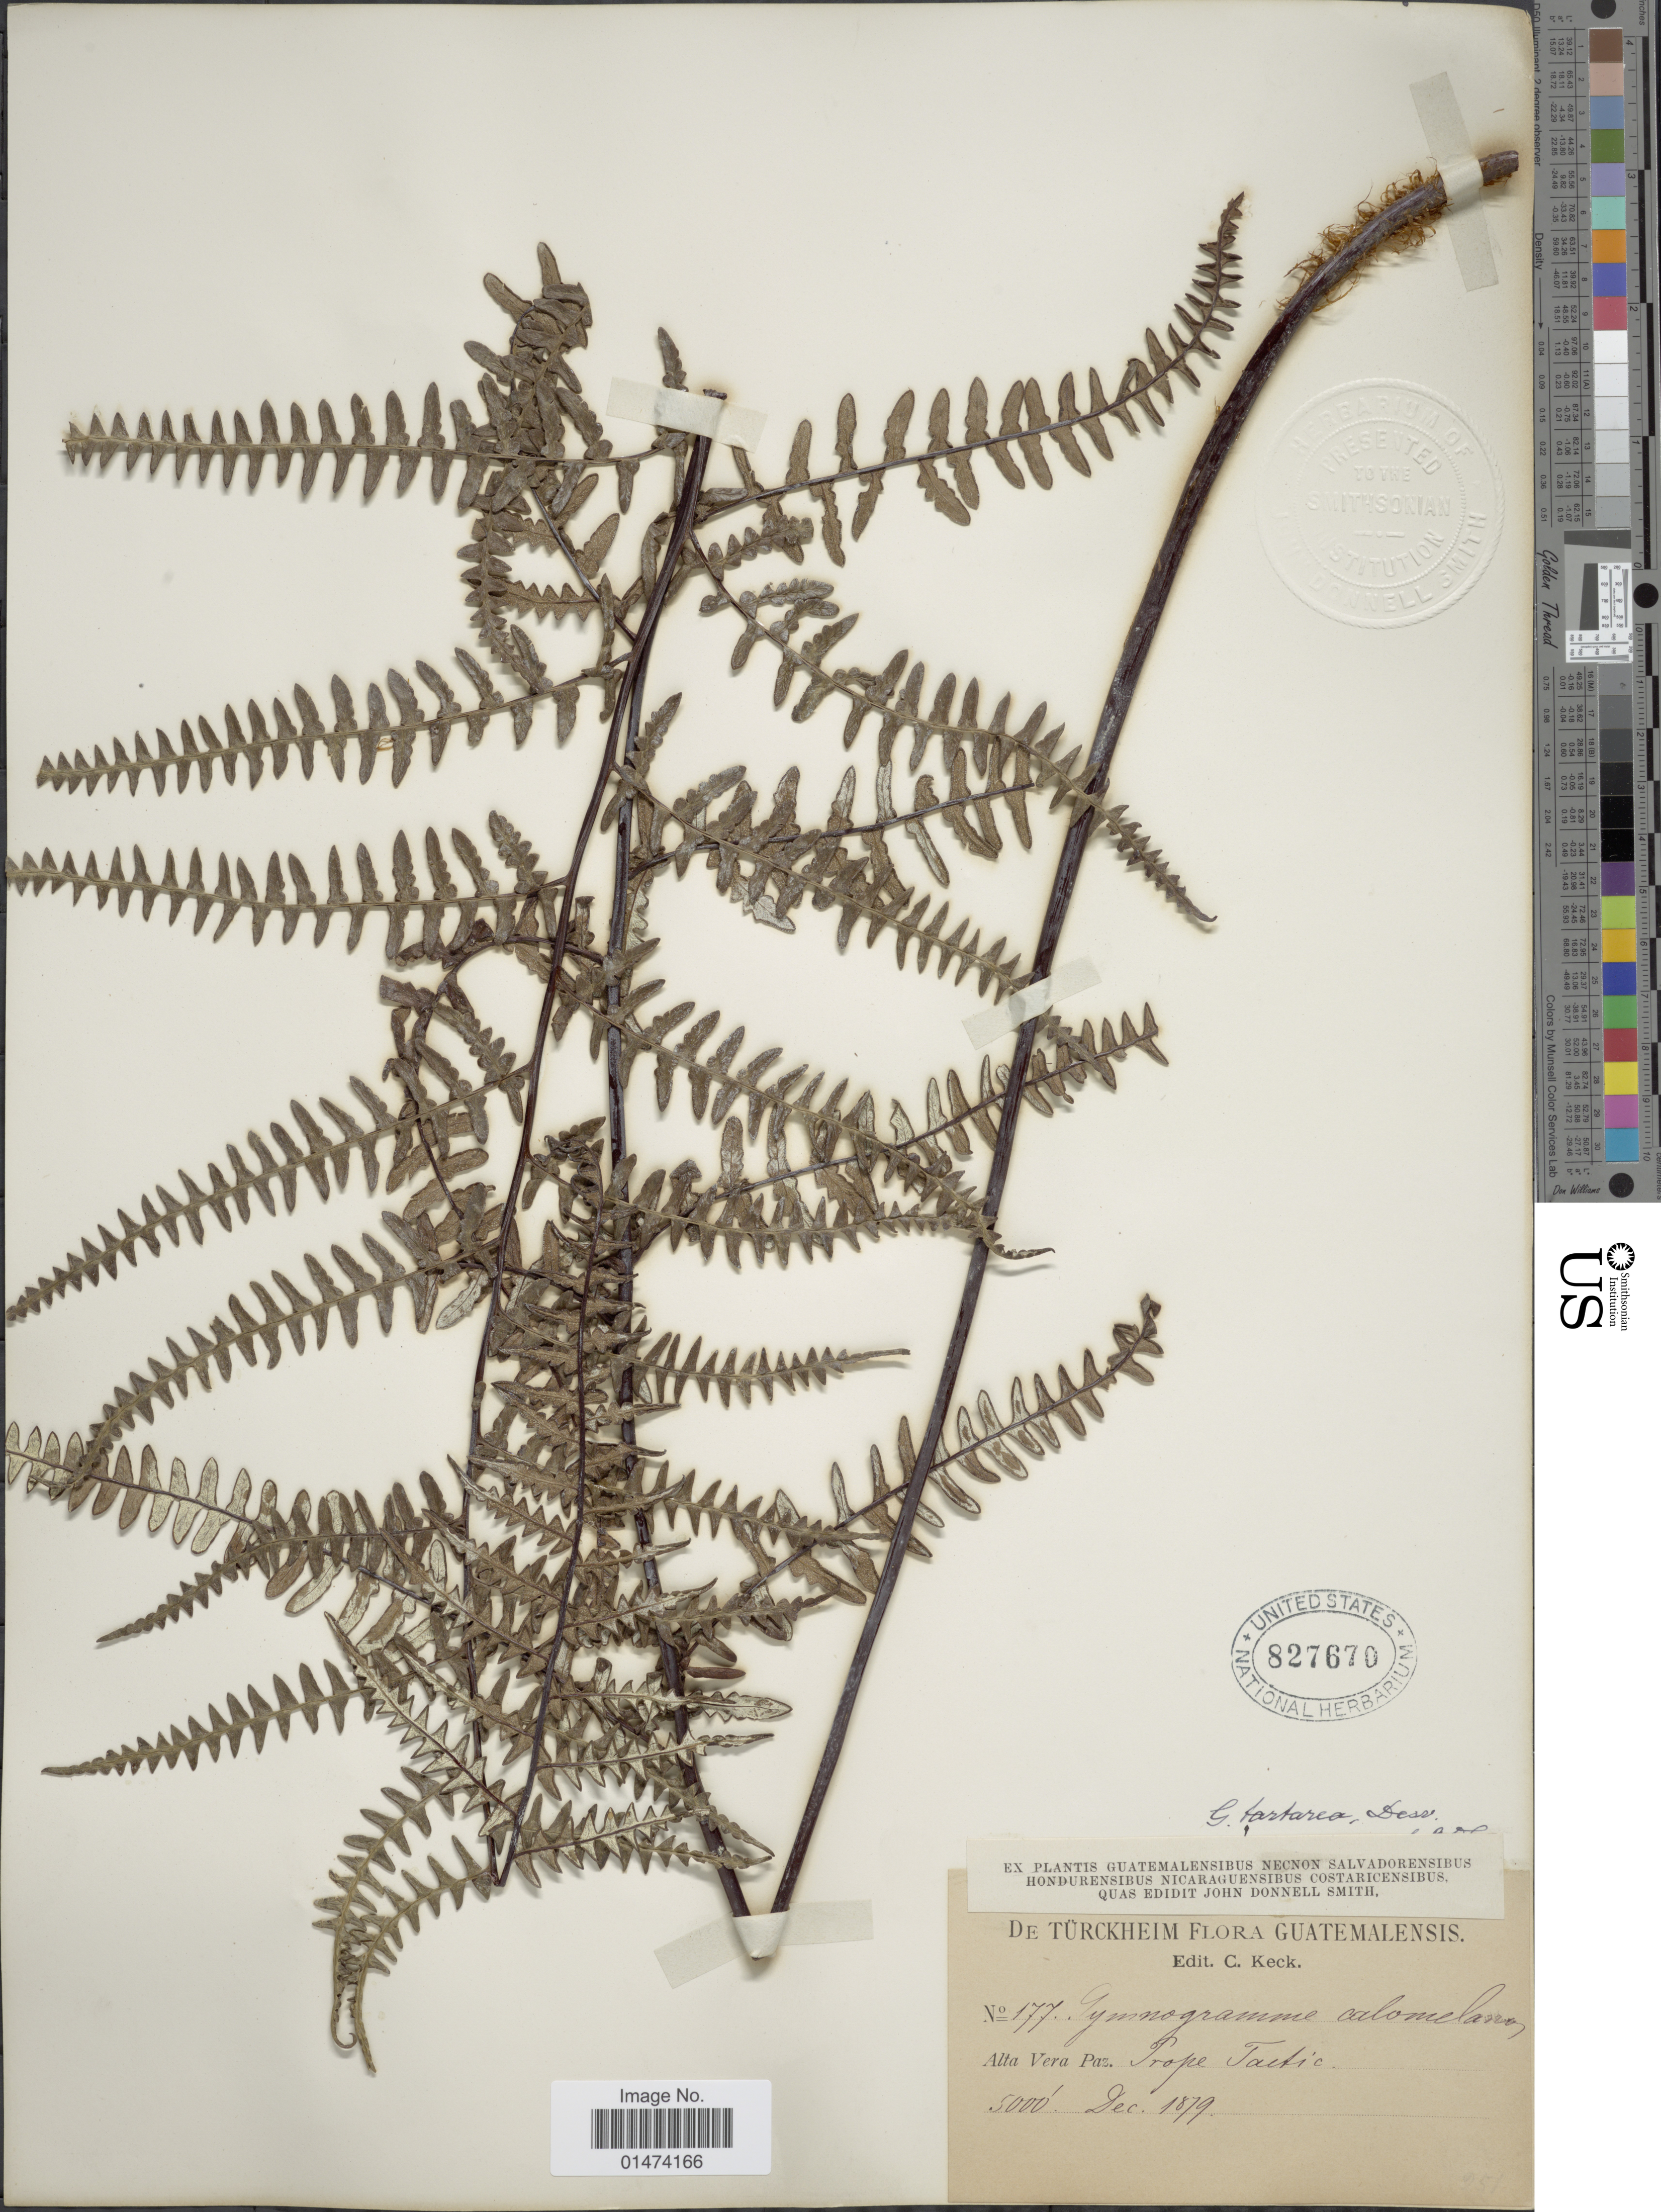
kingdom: Plantae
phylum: Tracheophyta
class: Polypodiopsida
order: Polypodiales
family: Pteridaceae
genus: Pityrogramma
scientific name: Pityrogramma tartarea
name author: (Cav.) Maxon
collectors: -. De Türckheim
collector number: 177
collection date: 1879-12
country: Guatemala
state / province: Alta Verapaz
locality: Trope Tactic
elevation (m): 1524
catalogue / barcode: US 827670